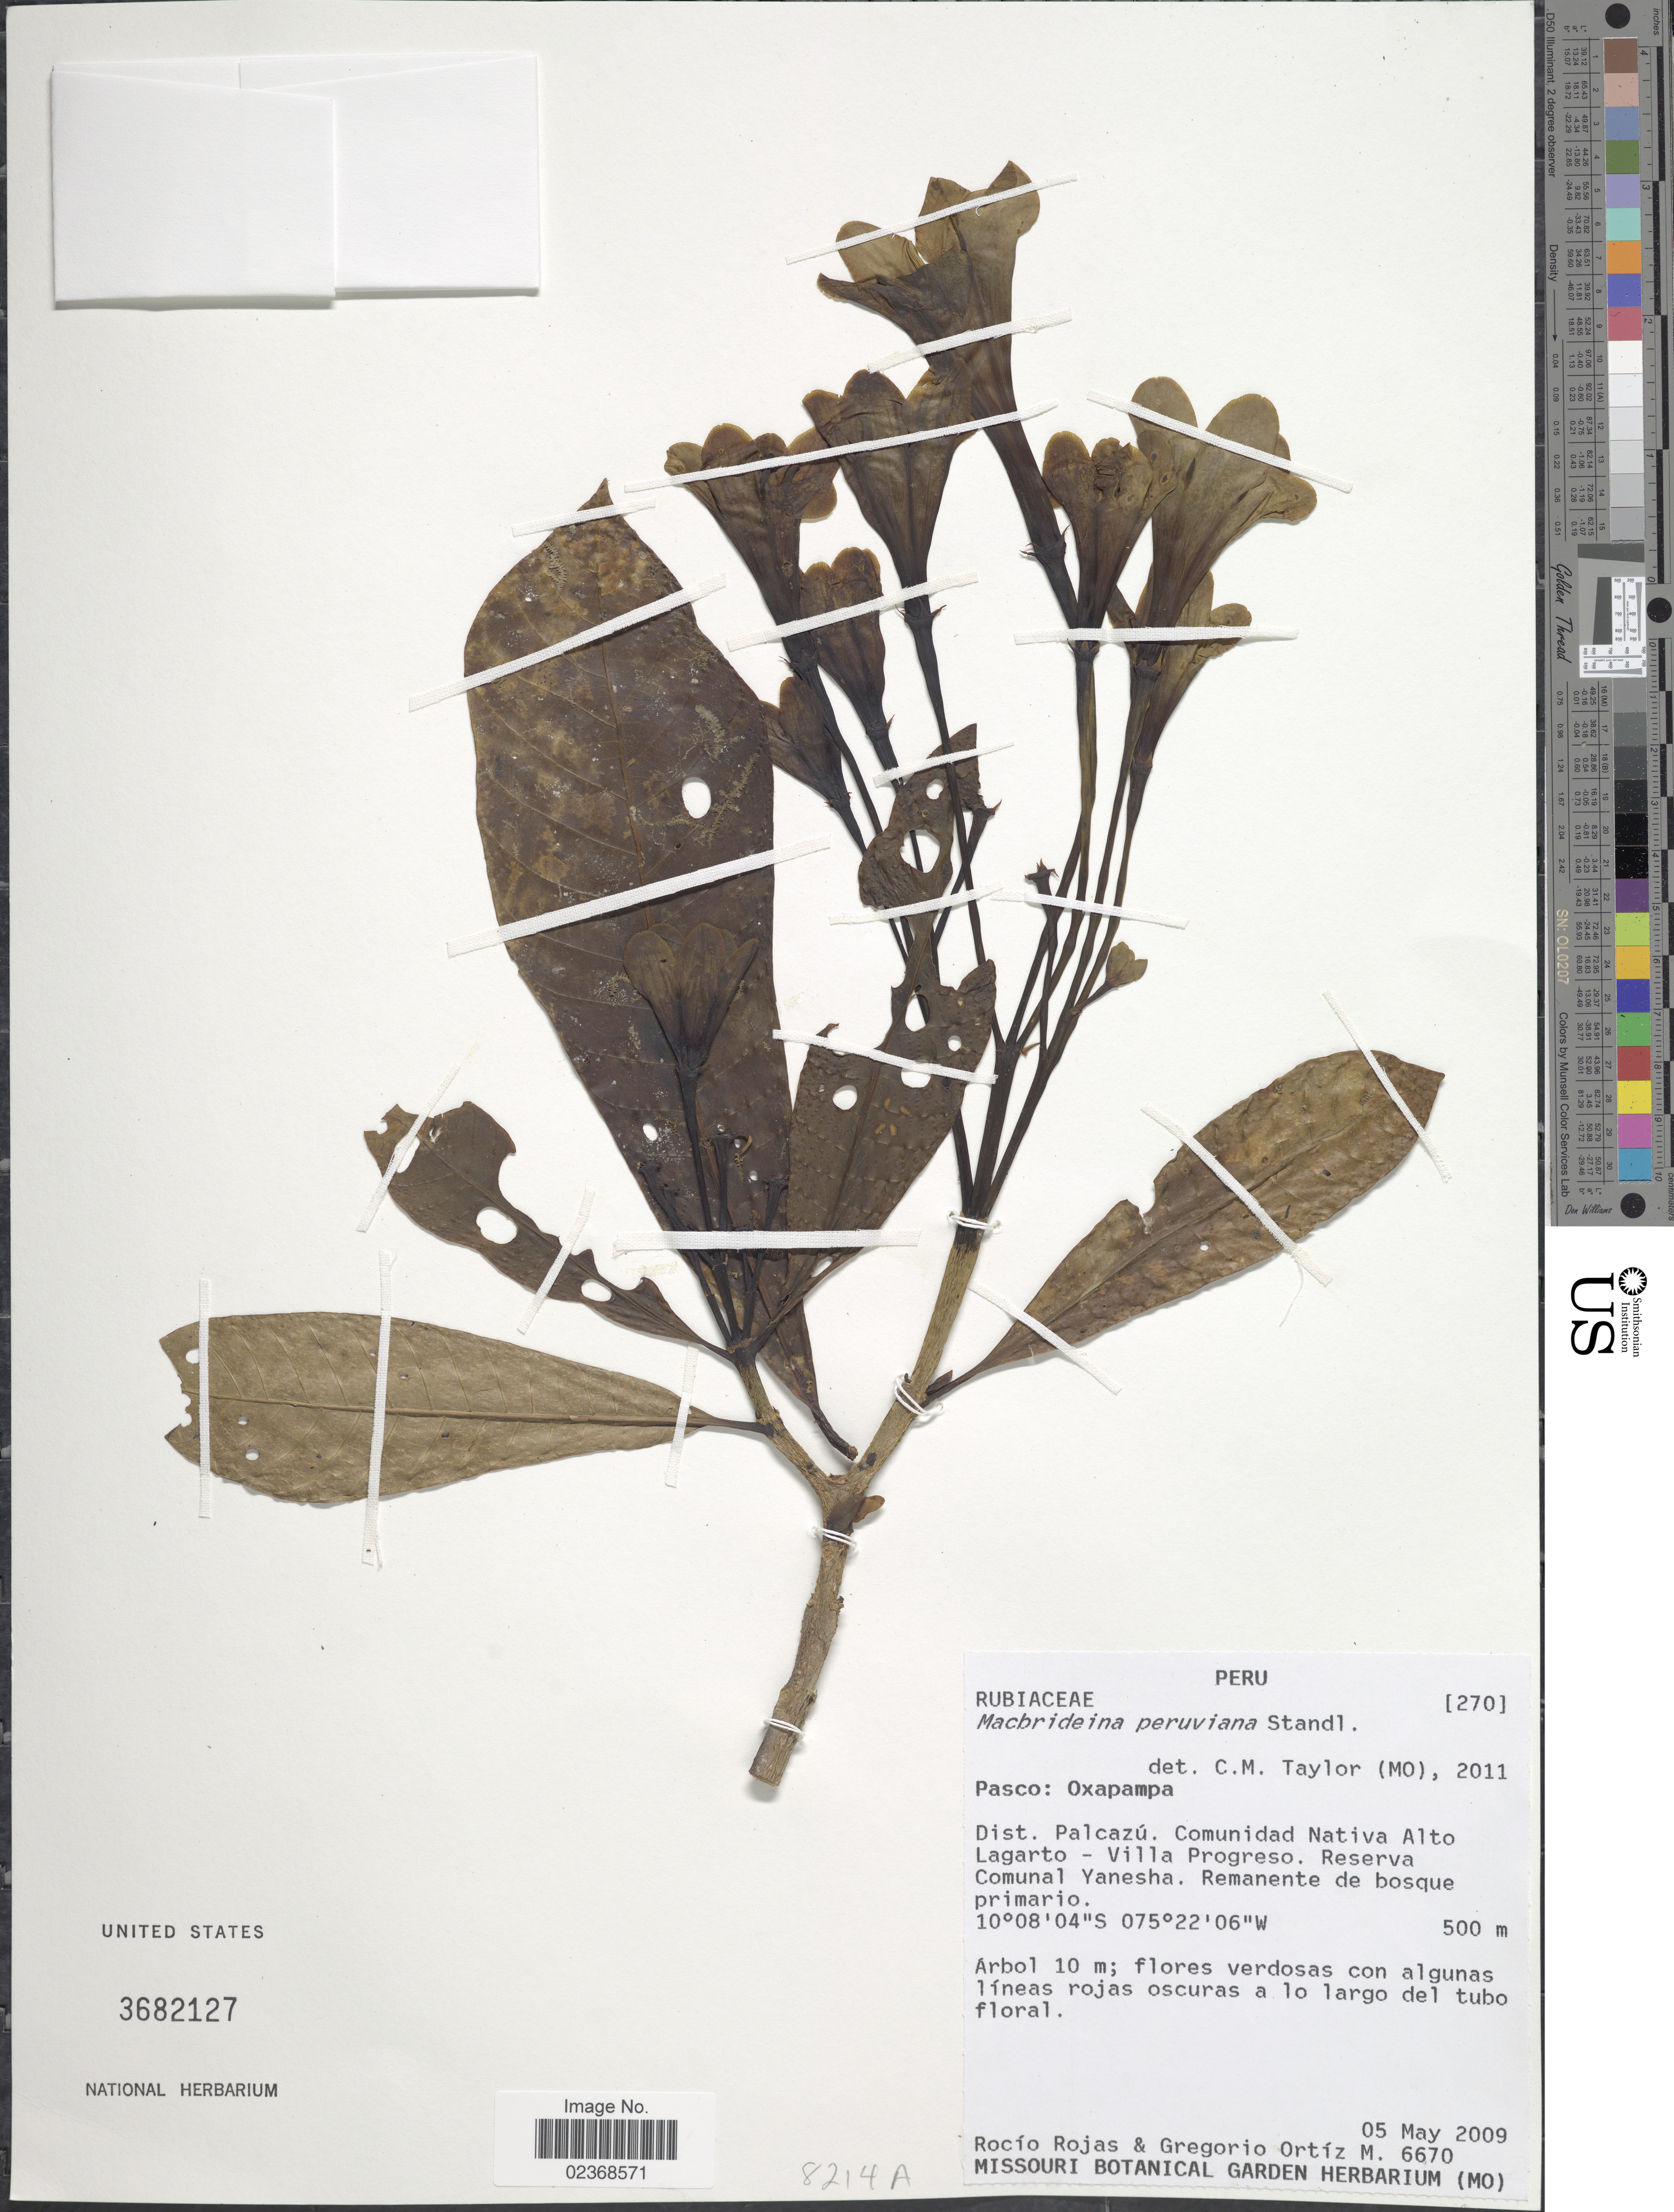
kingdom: Plantae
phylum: Tracheophyta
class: Magnoliopsida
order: Gentianales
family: Rubiaceae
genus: Macbrideina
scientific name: Macbrideina peruviana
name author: Standl.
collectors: R. Rojas & G. Ortiz M.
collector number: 6670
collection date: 2009-05-05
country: Peru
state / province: Pasco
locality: Oxapampa. Dist. Palcazu. Comunidad Nativa Alto Lagarto - Villa Progreso. Reserva Comunal Yanesha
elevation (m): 500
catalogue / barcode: US 3682127